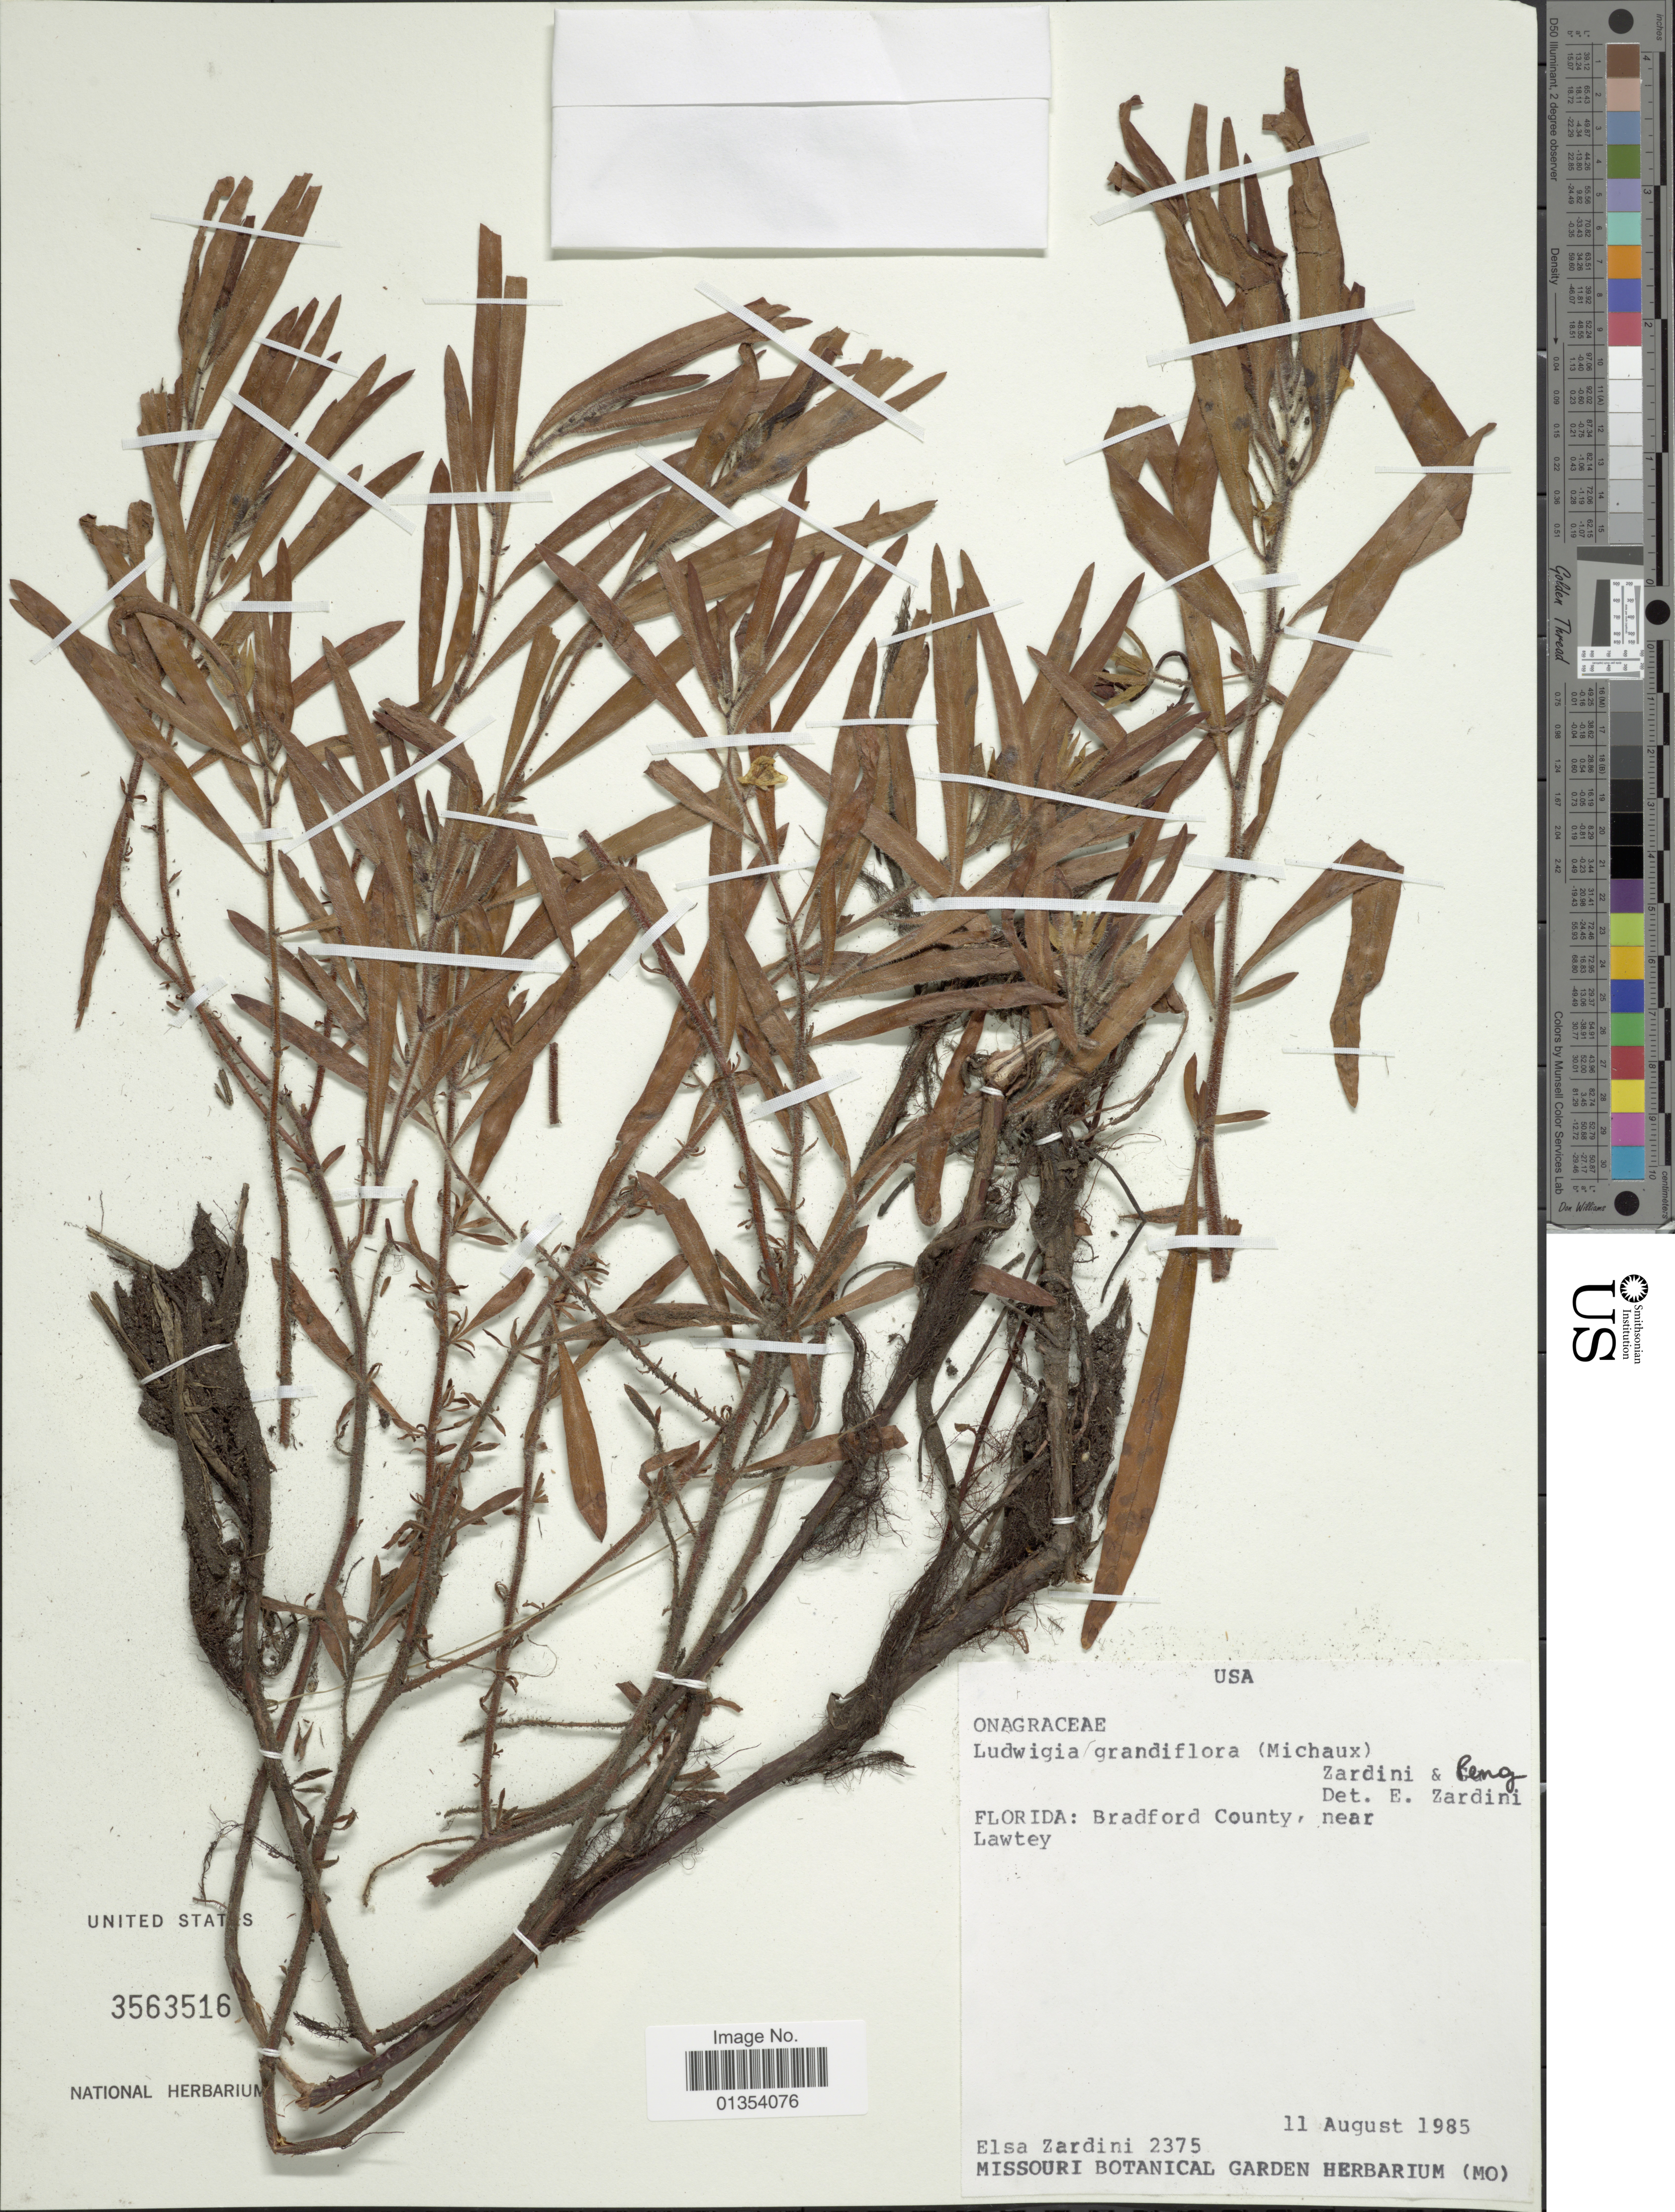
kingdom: Plantae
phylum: Tracheophyta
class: Magnoliopsida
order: Myrtales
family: Onagraceae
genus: Ludwigia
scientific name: Ludwigia grandiflora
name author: (Michx.) Greuter & Burdet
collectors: E. M. Zardini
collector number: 2375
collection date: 1985-08-11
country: United States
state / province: Florida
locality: Bradford County, near Lawtey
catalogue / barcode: US 3563516